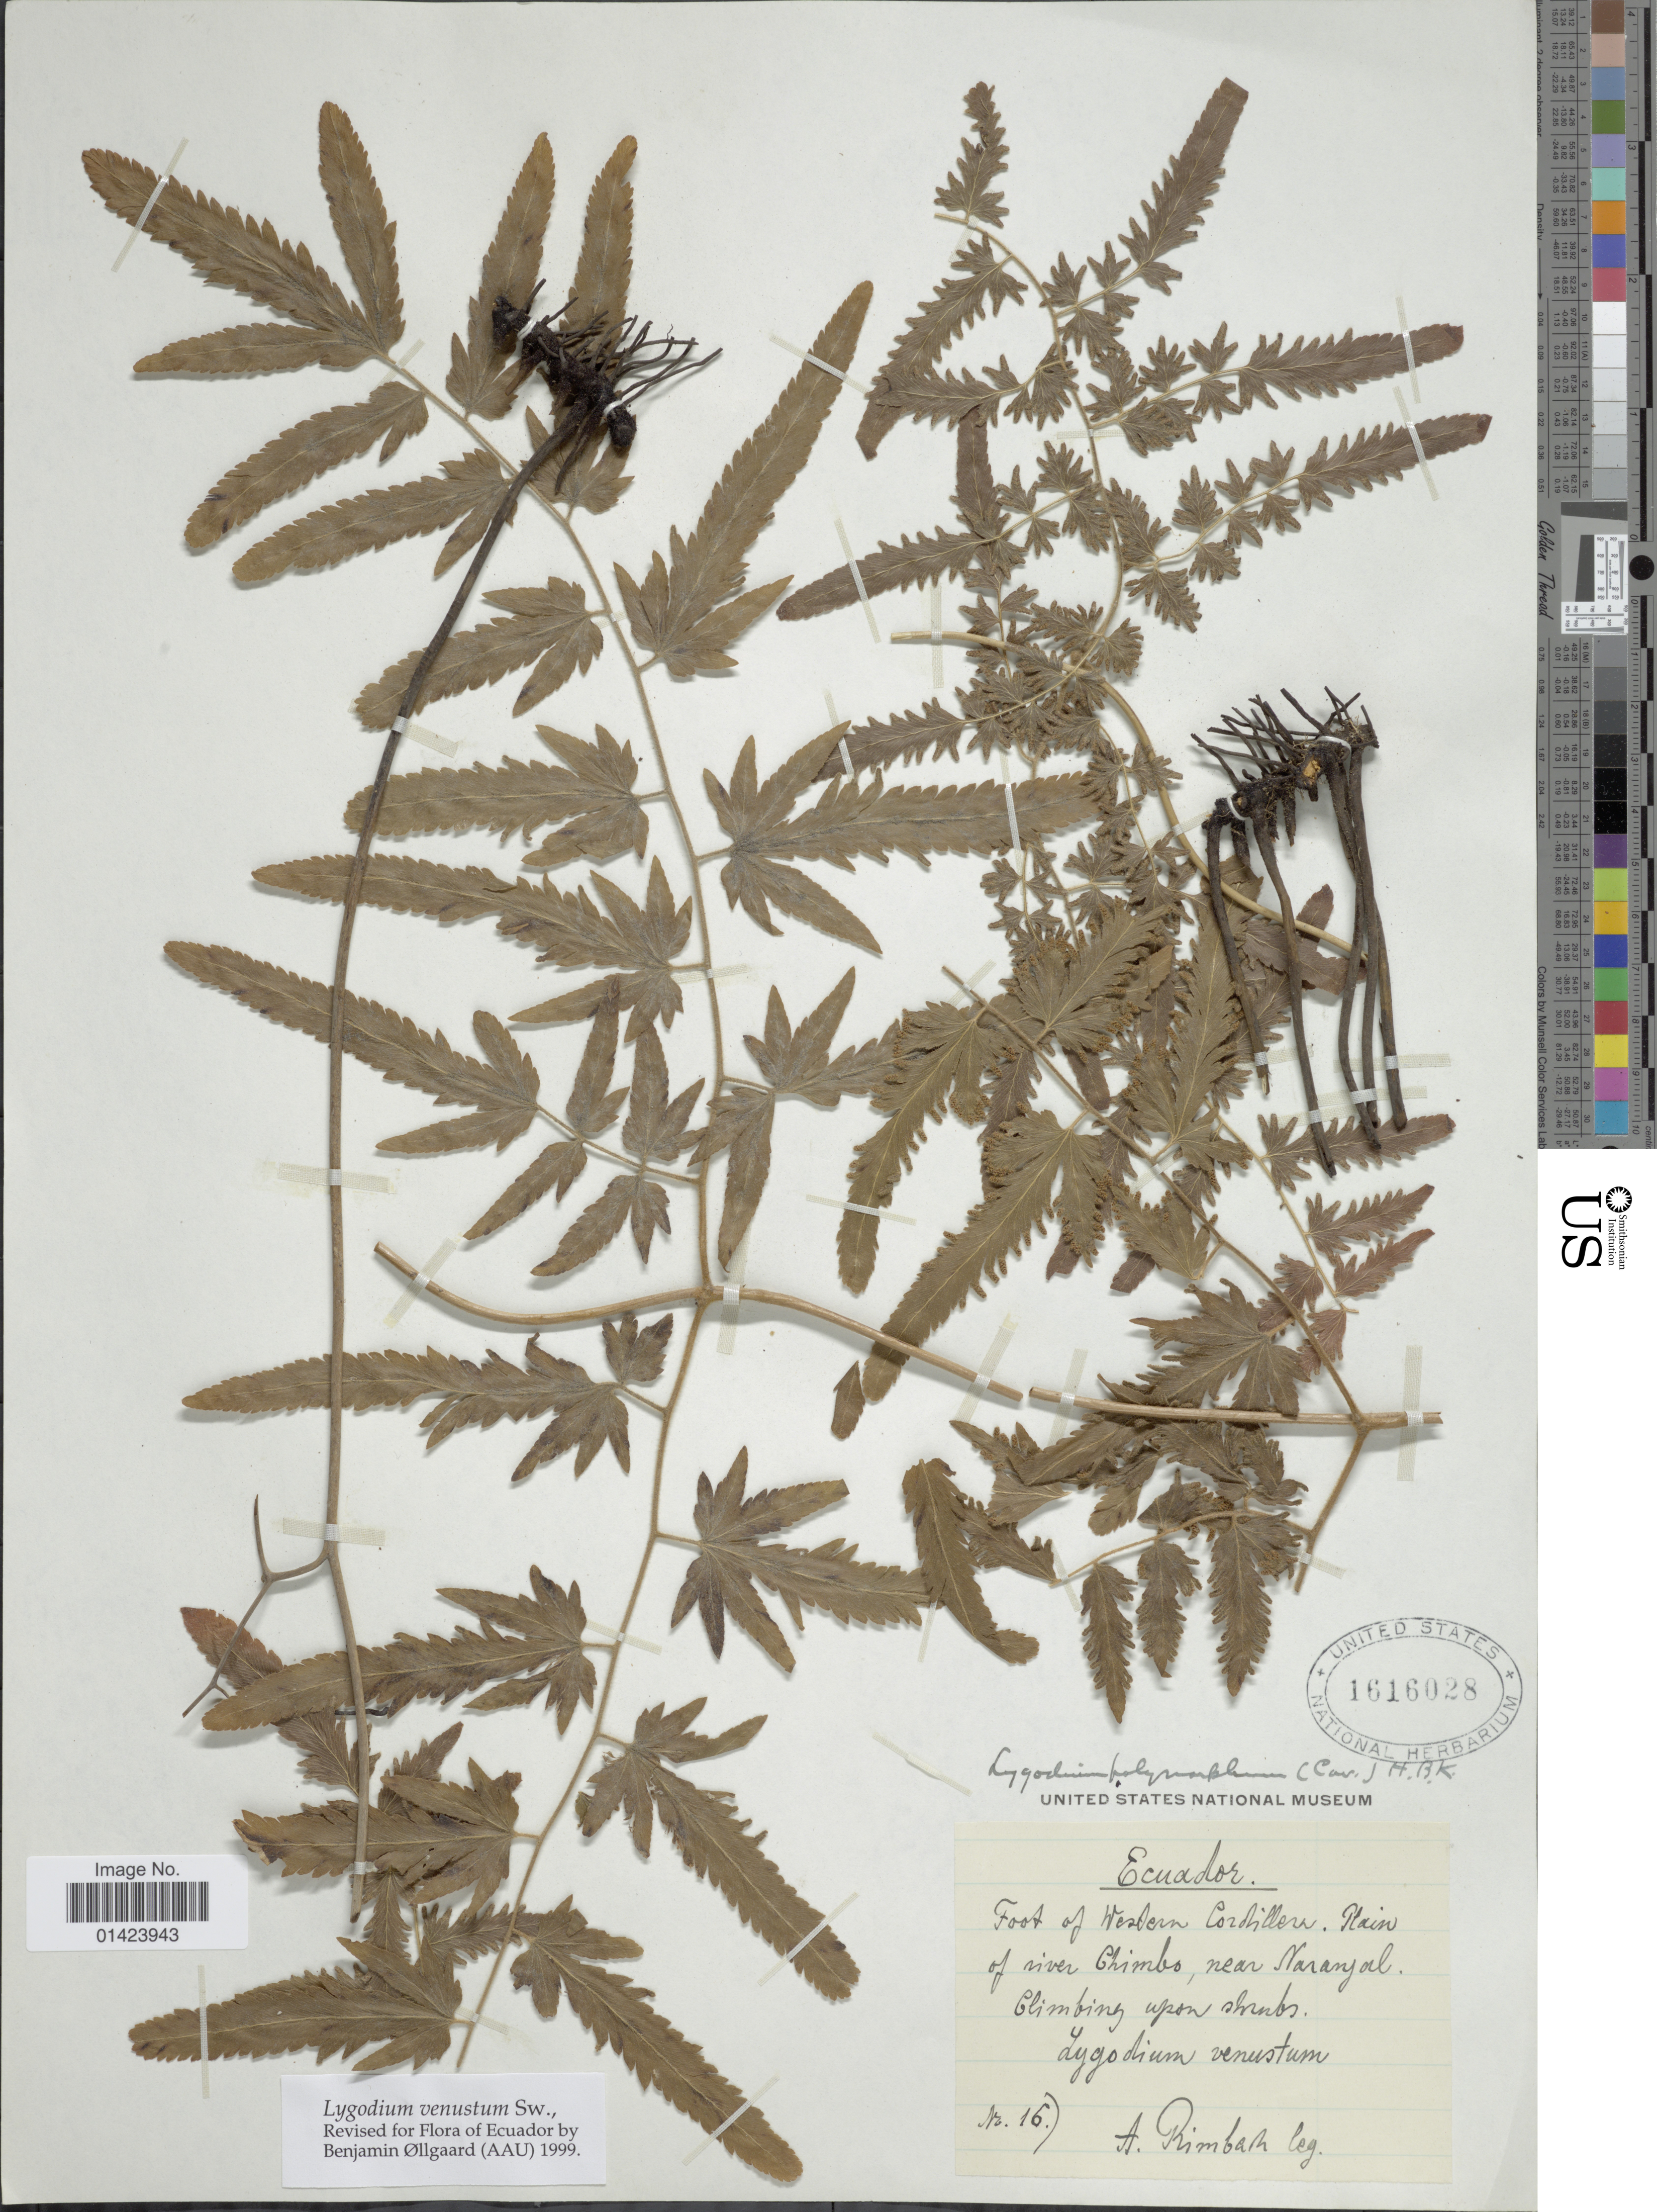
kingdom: Plantae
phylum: Tracheophyta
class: Polypodiopsida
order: Schizaeales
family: Lygodiaceae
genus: Lygodium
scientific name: Lygodium venustum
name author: Sw.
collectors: A. Rimbach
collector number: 16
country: Ecuador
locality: Foot of Western Cordillera plain of river Chimbs near Naranjal, climbing upon shrubs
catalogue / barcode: US 1616028